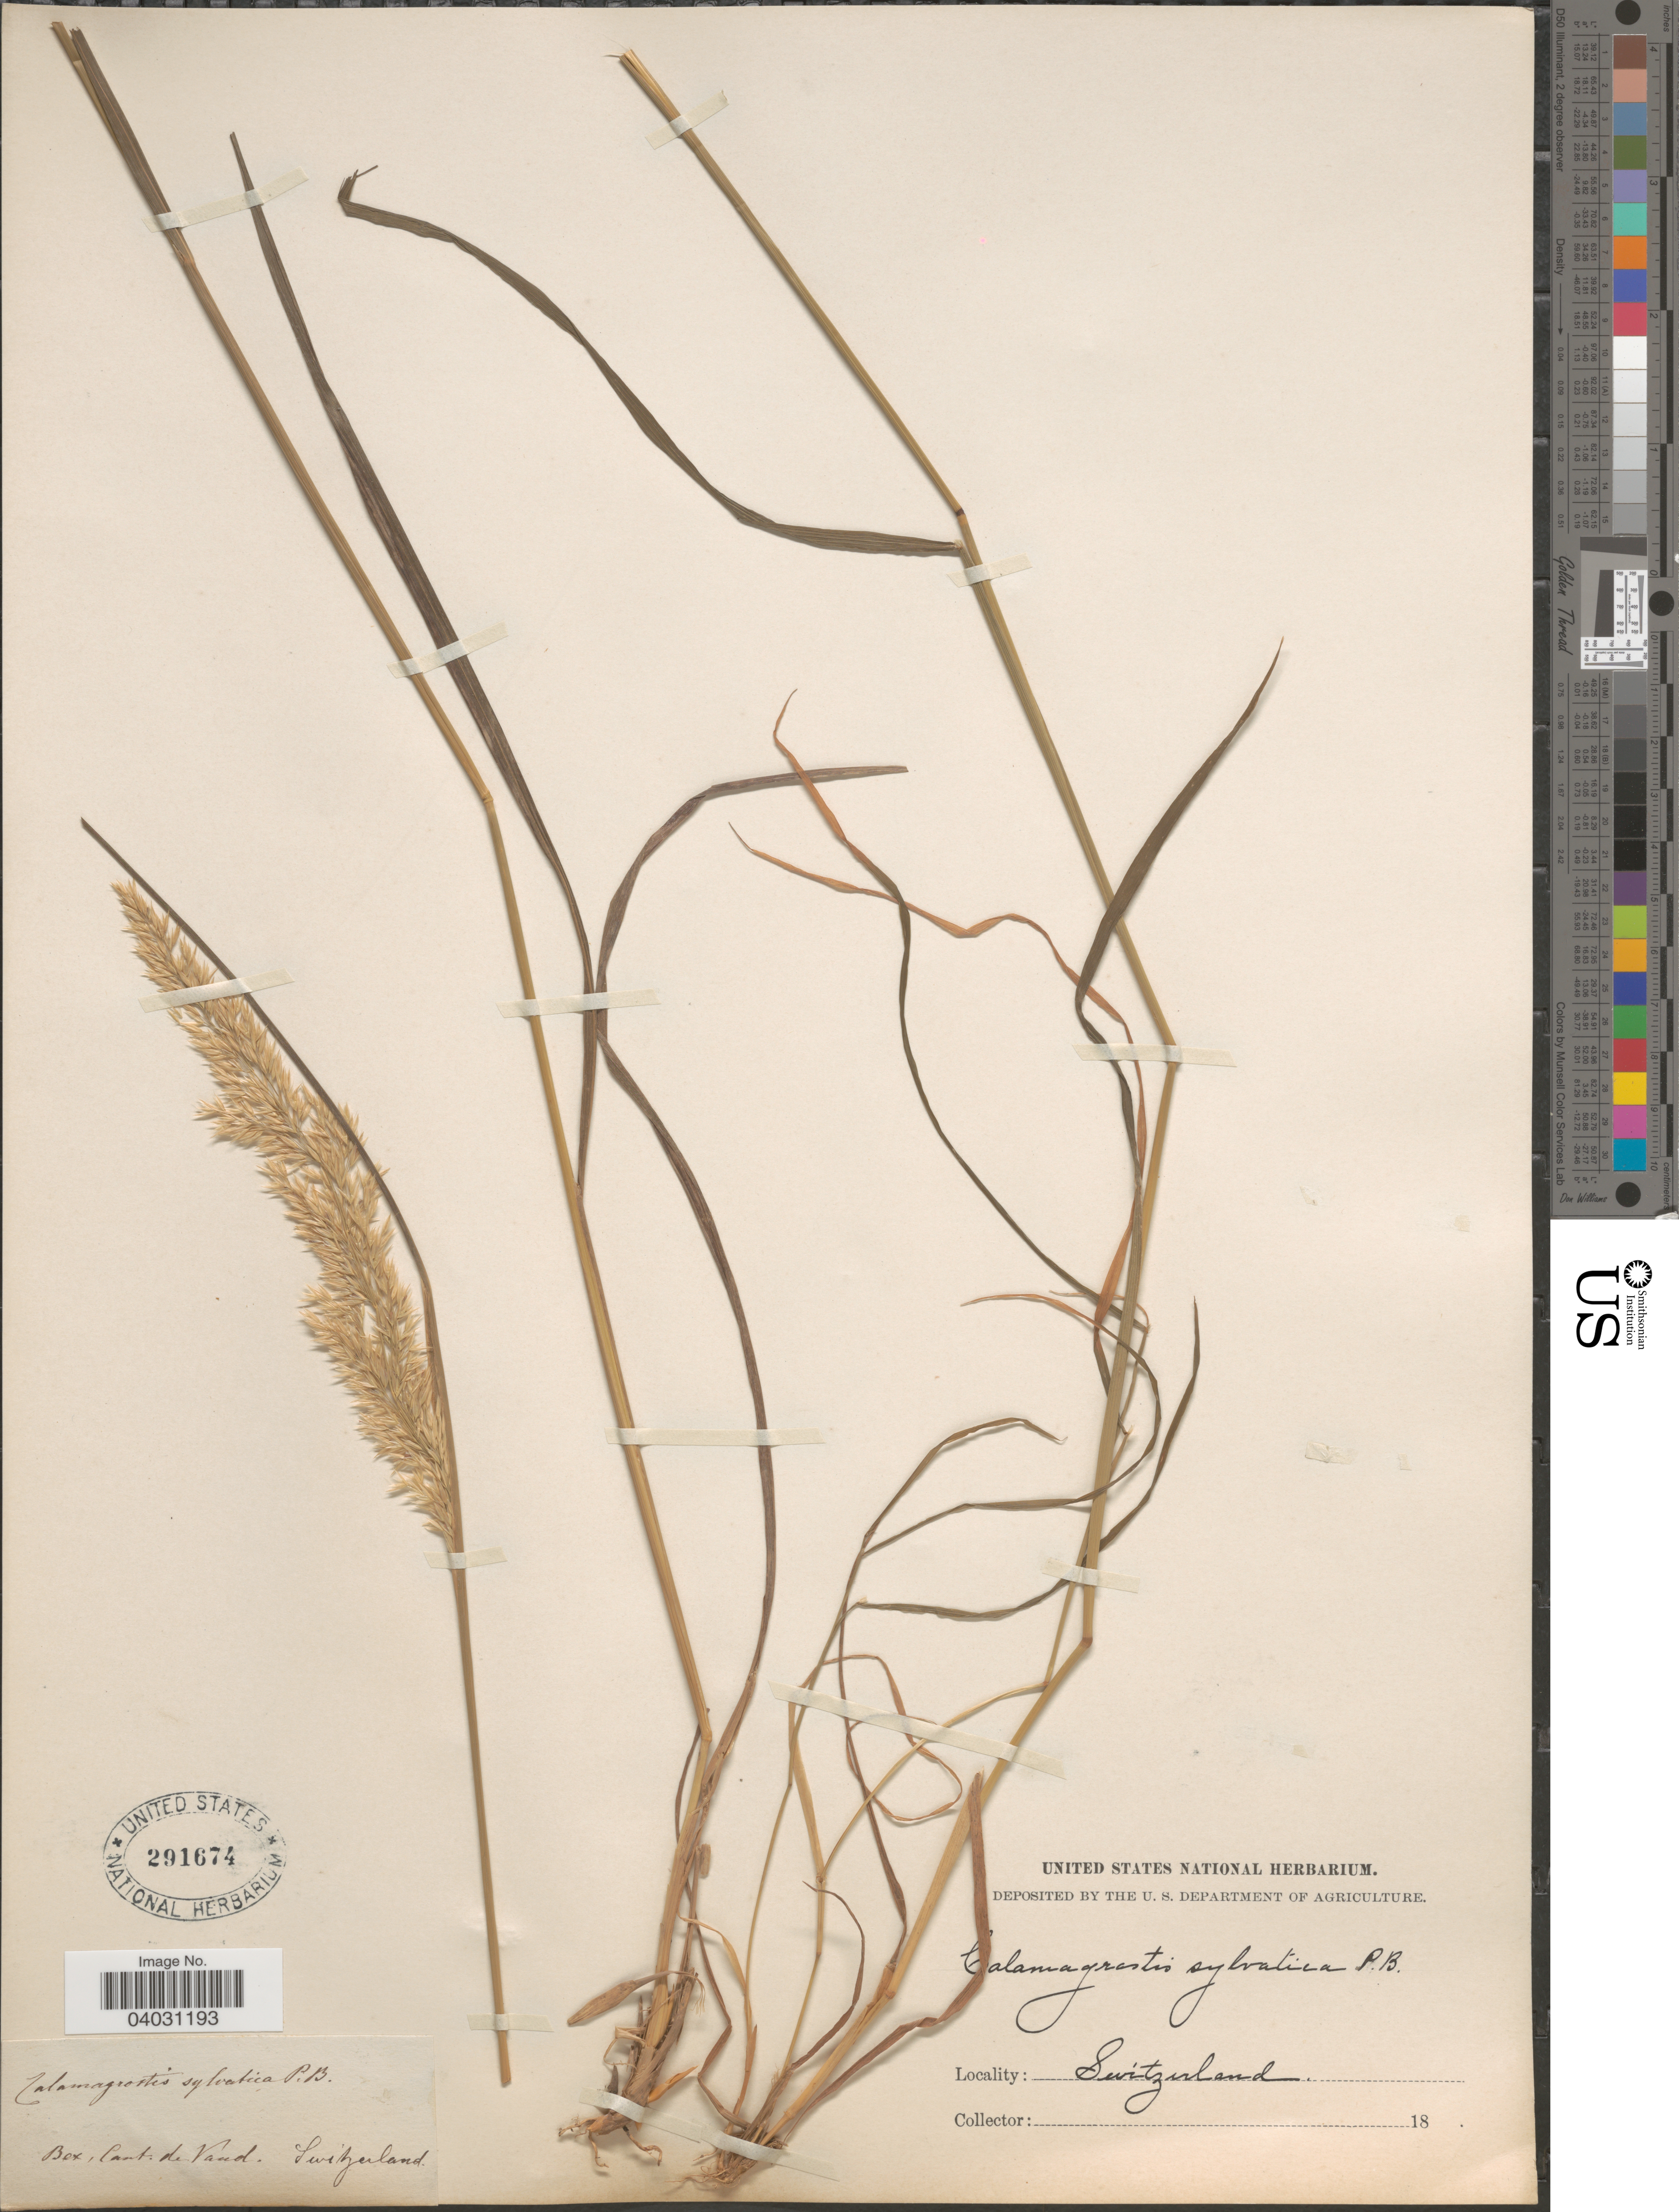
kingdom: Plantae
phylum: Tracheophyta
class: Liliopsida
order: Poales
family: Poaceae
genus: Calamagrostis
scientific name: Calamagrostis arundinacea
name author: (L.) Roth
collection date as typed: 18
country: Switzerland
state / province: Vaud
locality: Bex. Cant. de Vaud.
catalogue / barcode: US 291674